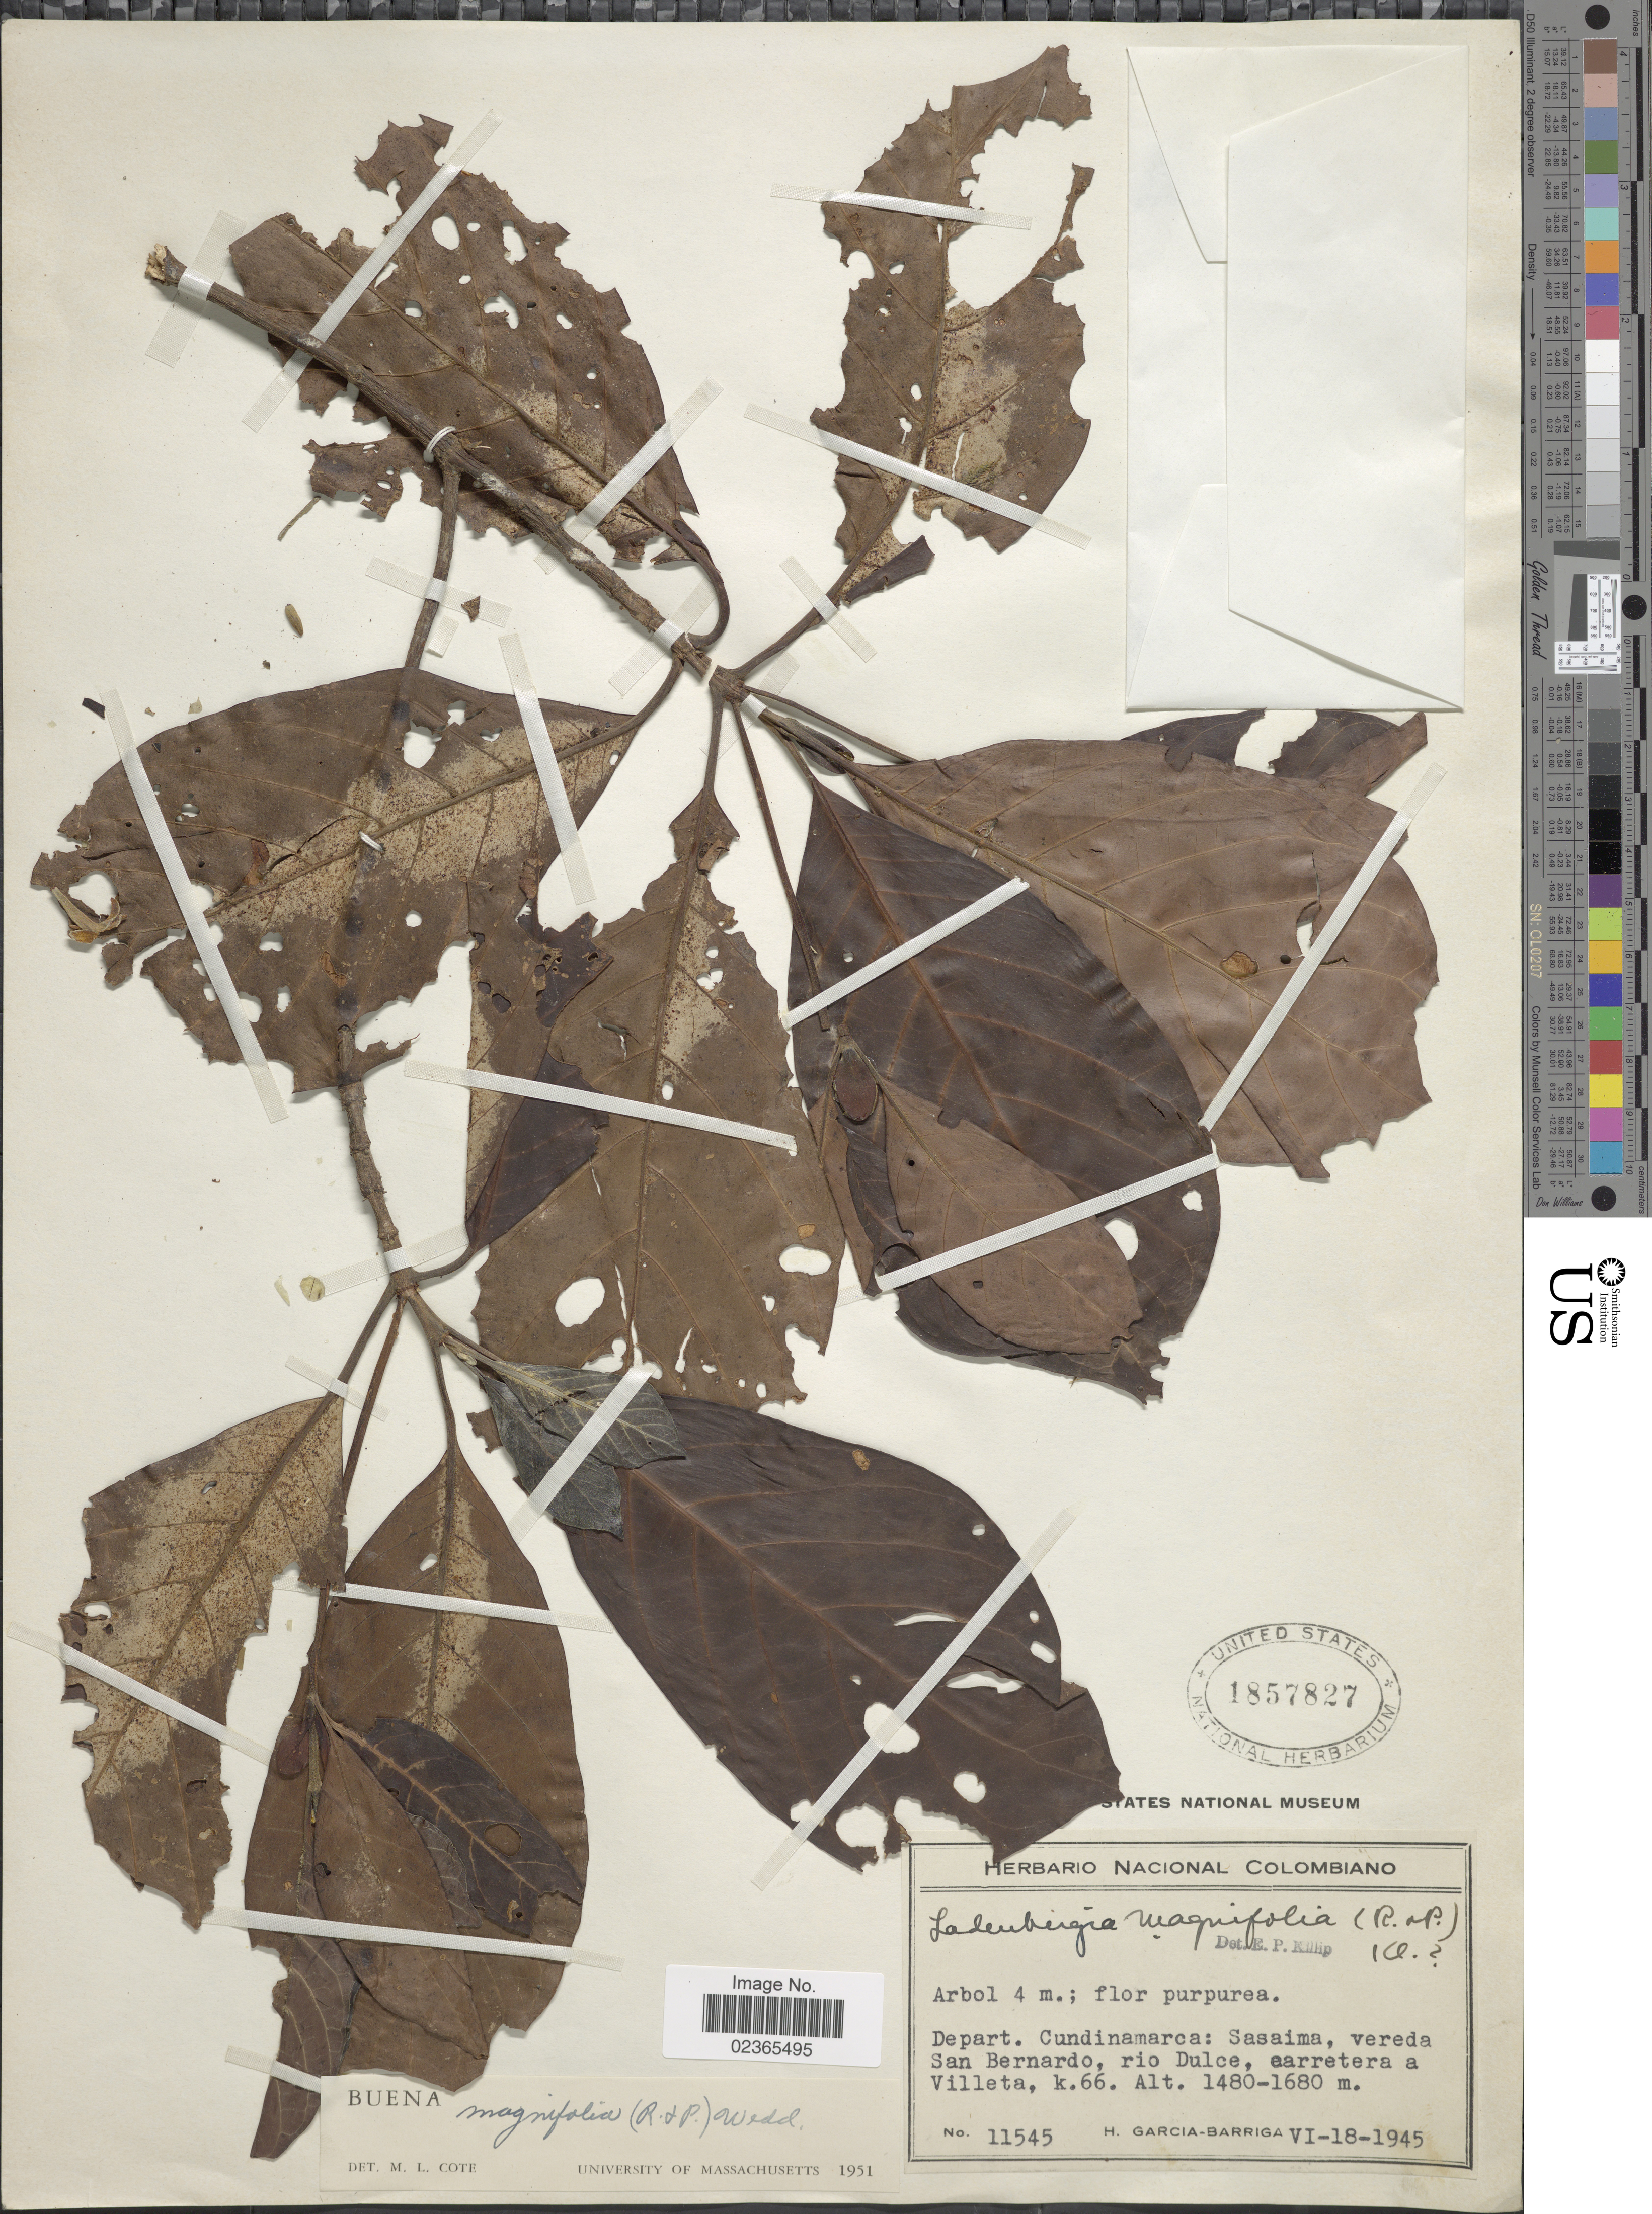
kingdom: Plantae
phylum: Tracheophyta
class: Magnoliopsida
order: Gentianales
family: Rubiaceae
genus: Cascarilla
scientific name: Cascarilla oblongifolia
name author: (Humb. ex Mutis) Wedd.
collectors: H. García Barriga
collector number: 11545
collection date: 1945-06-18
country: Colombia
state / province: Cundinamarca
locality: Sasaima, vereda San Bernardo, rio Dulce, carretera a Villeta, k. 66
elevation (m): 1480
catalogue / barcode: US 1857827